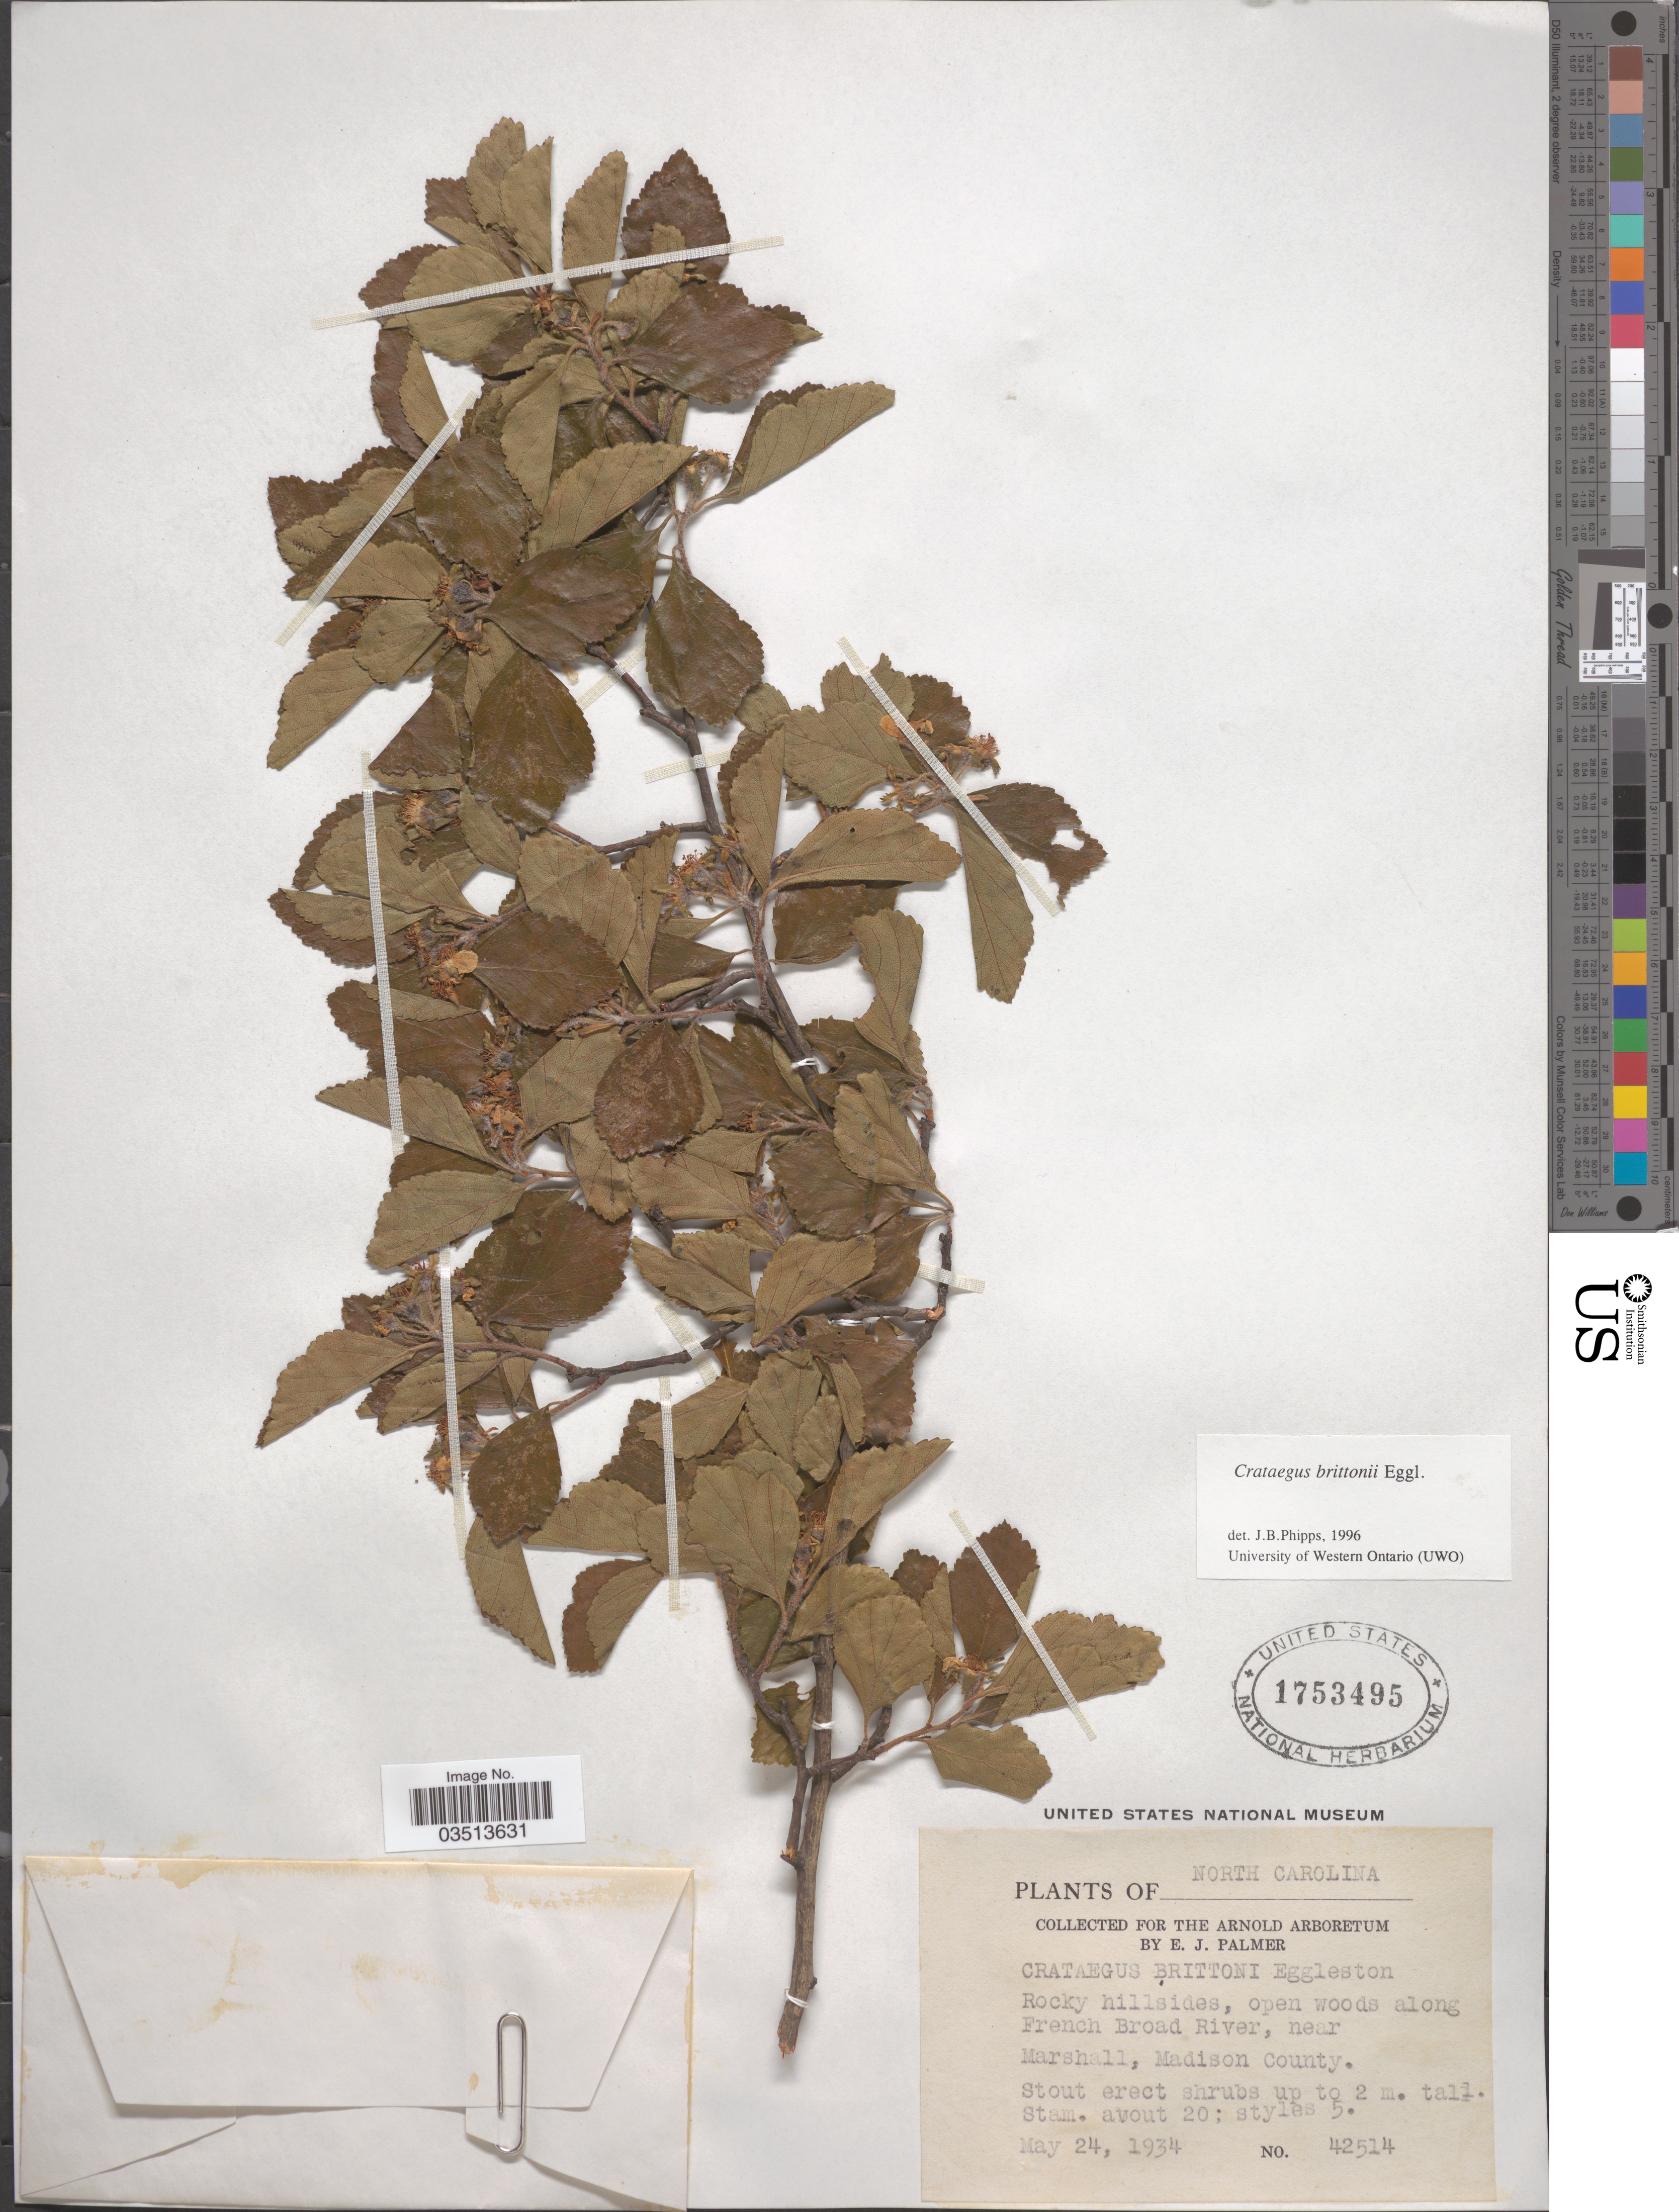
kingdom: Plantae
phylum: Tracheophyta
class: Magnoliopsida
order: Rosales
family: Rosaceae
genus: Crataegus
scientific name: Crataegus brittonii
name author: Eggl.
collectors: E. J. Palmer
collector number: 42514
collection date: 1934-05-24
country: United States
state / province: North Carolina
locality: Along French Broad River, near Marshall, Madison County.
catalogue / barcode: US 1753495